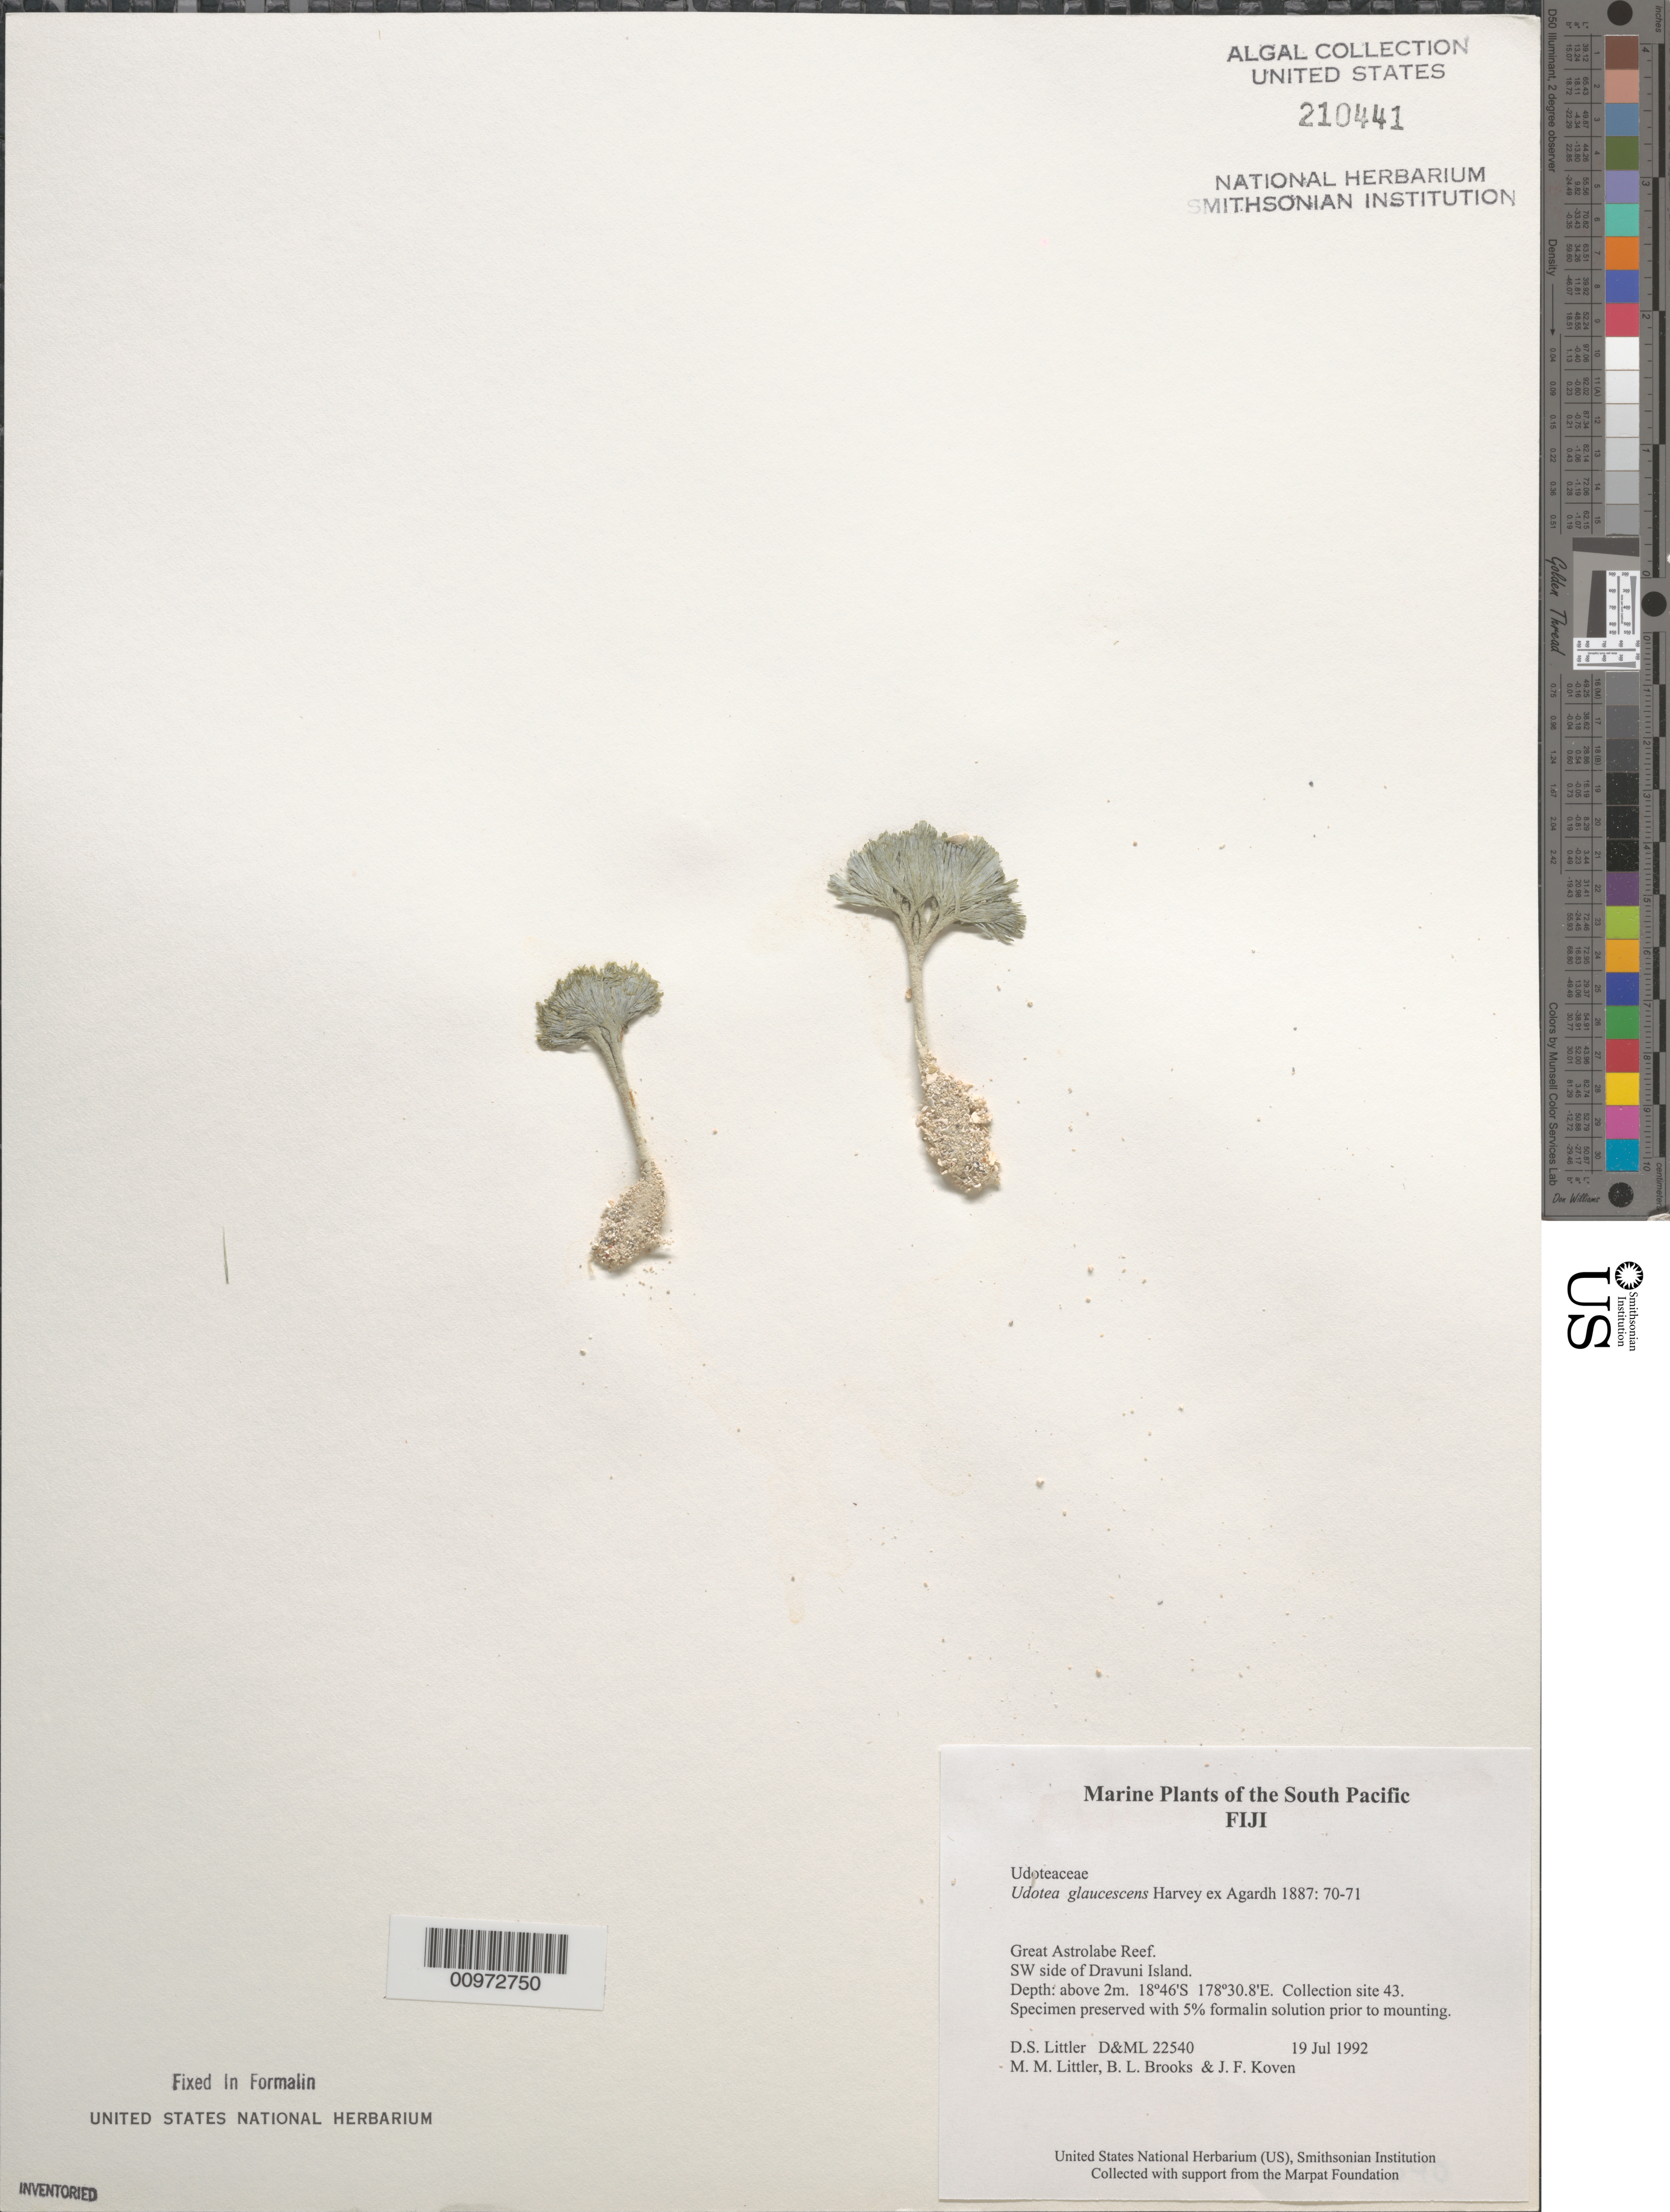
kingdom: Plantae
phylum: Chlorophyta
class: Ulvophyceae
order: Bryopsidales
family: Udoteaceae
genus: Udotea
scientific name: Udotea glaucescens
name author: Harv. ex J. Agardh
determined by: Brooks, B. L., (BOT), Smithsonian Institution - National Museum of Natural History (UNITED STATES)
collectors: D. S. Littler, M. M. Littler, B. Brooks & J. Koven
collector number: D&ML 22540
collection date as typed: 19 Jul 1992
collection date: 1992-07-19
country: Fiji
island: Dravuni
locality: Great Astrolabe Reef, southwest side of island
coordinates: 18 46'S, 178 30.8'E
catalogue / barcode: US 210441